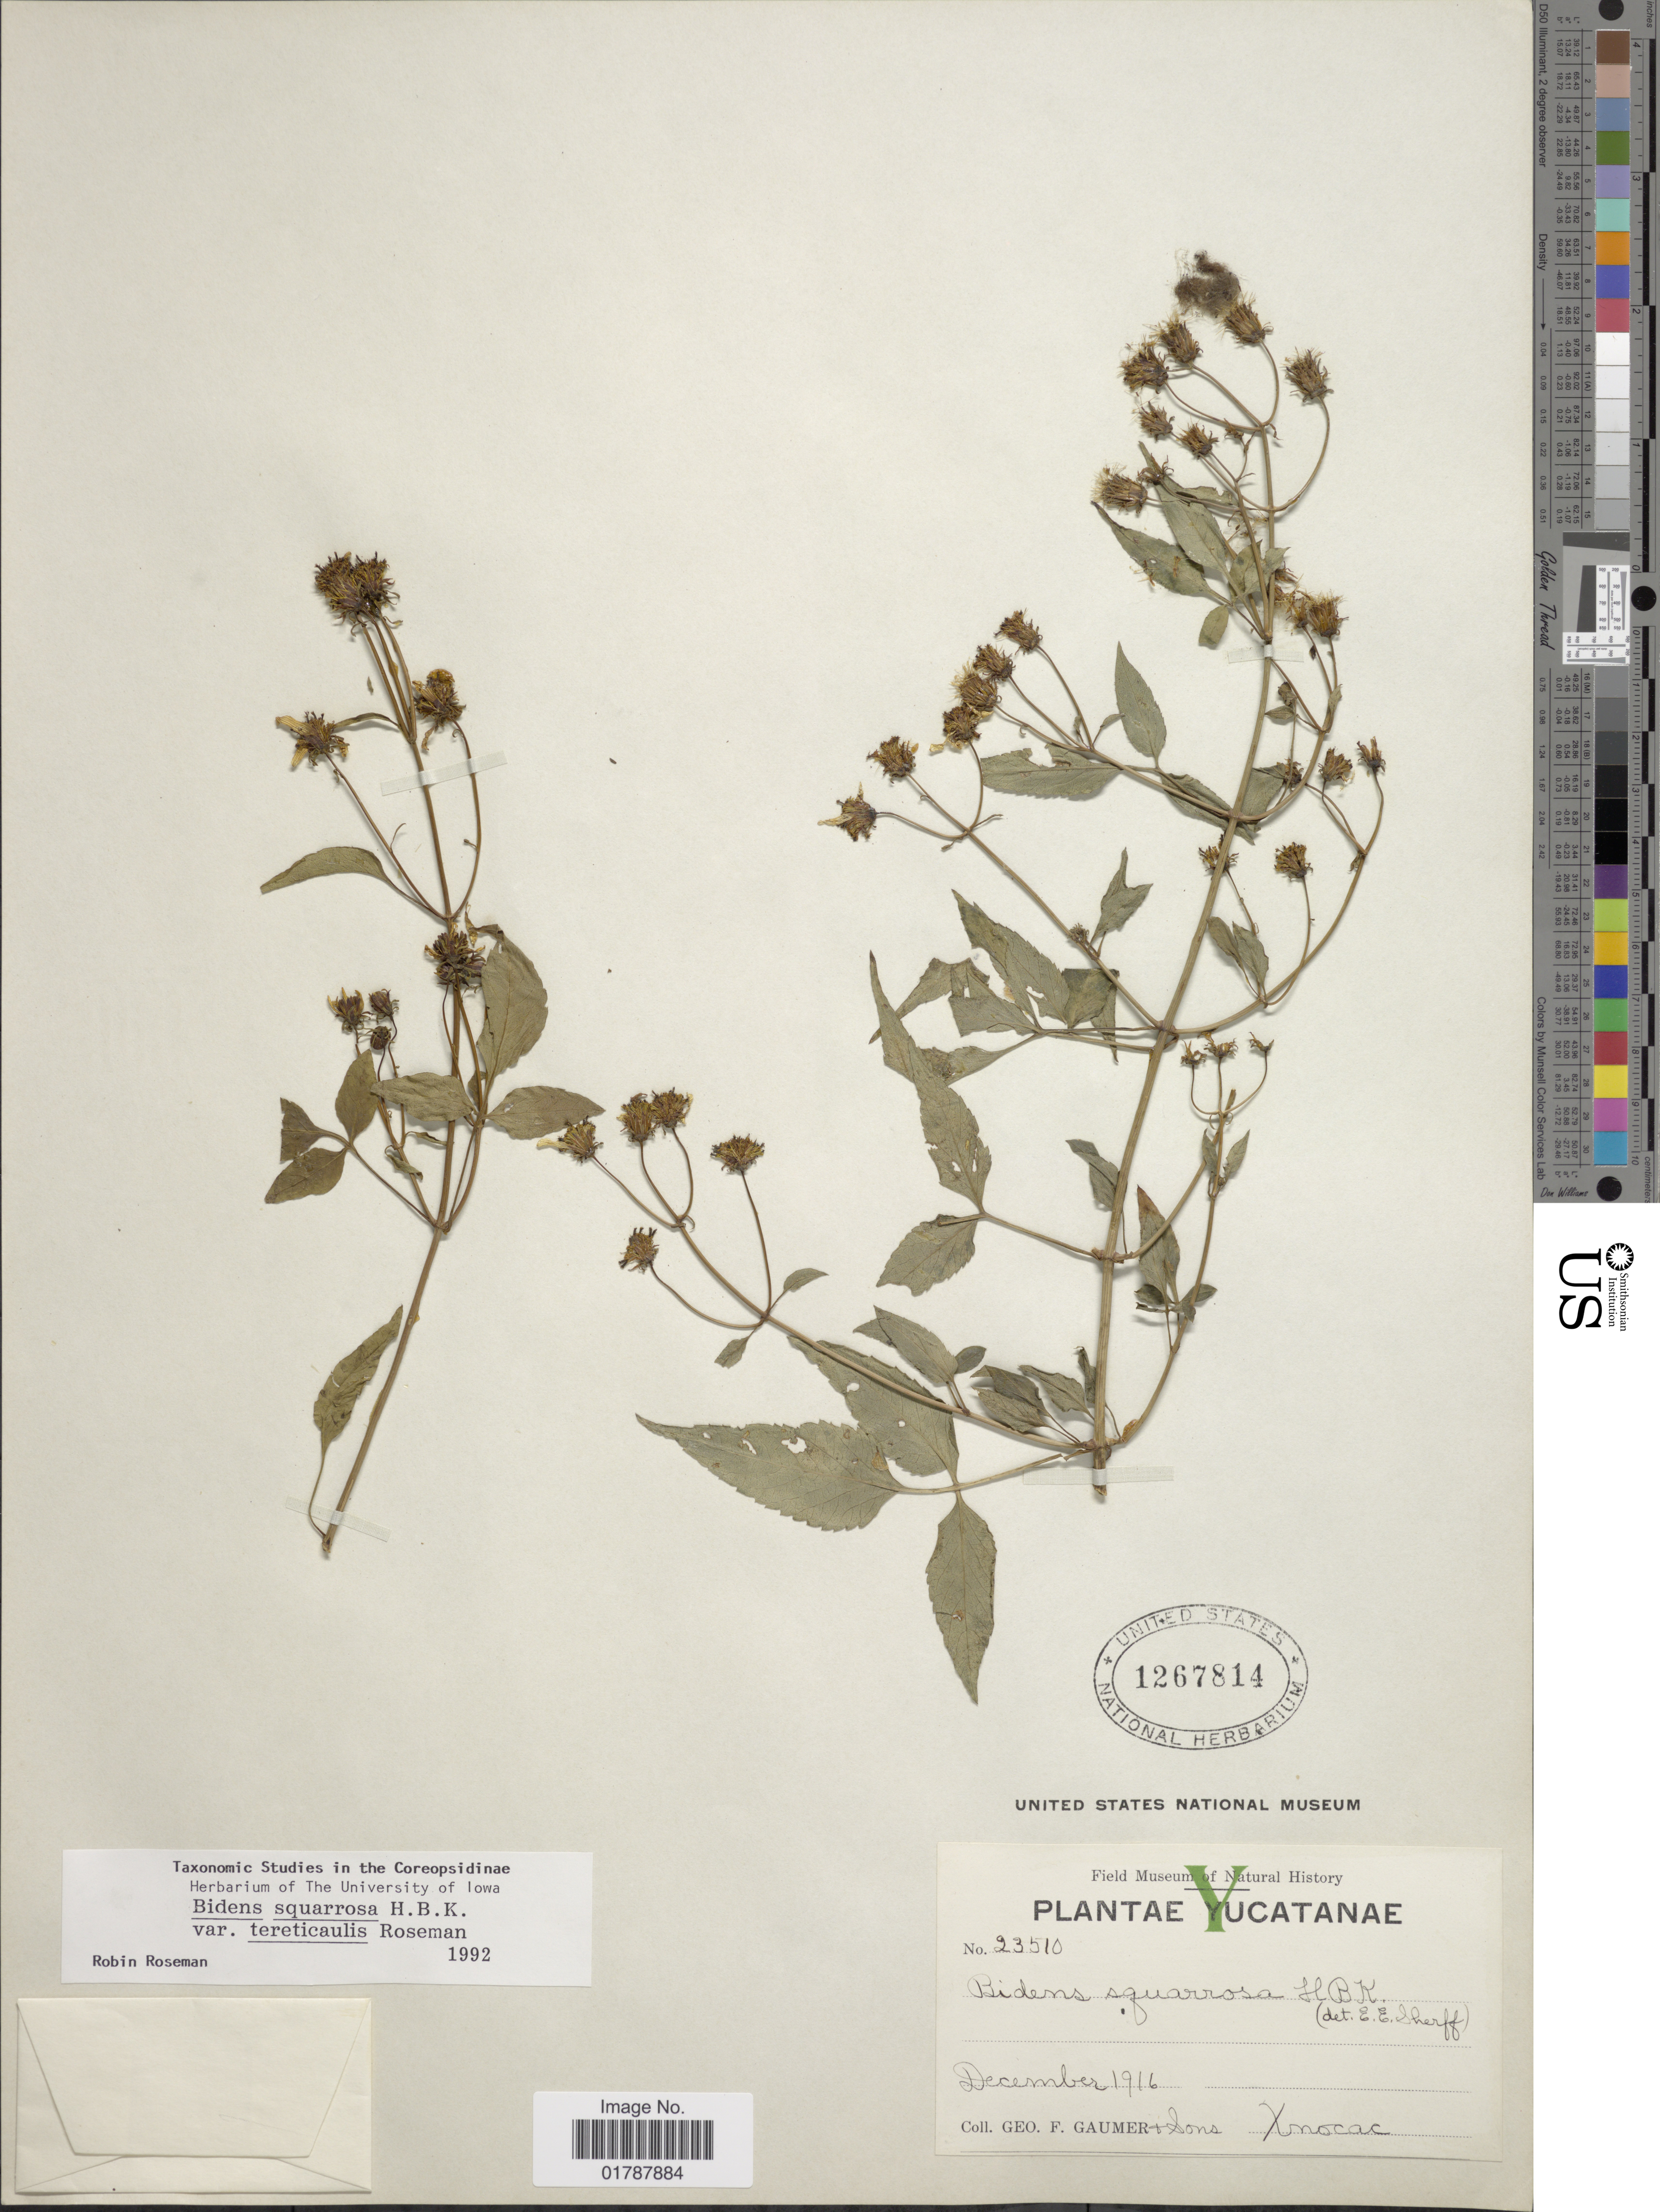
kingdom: Plantae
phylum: Tracheophyta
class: Magnoliopsida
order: Asterales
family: Asteraceae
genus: Bidens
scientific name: Bidens squarrosa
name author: Kunth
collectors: G. F. Gaumer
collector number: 23510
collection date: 1916-12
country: Mexico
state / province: Yucatán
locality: Xnocac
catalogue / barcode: US 1267814